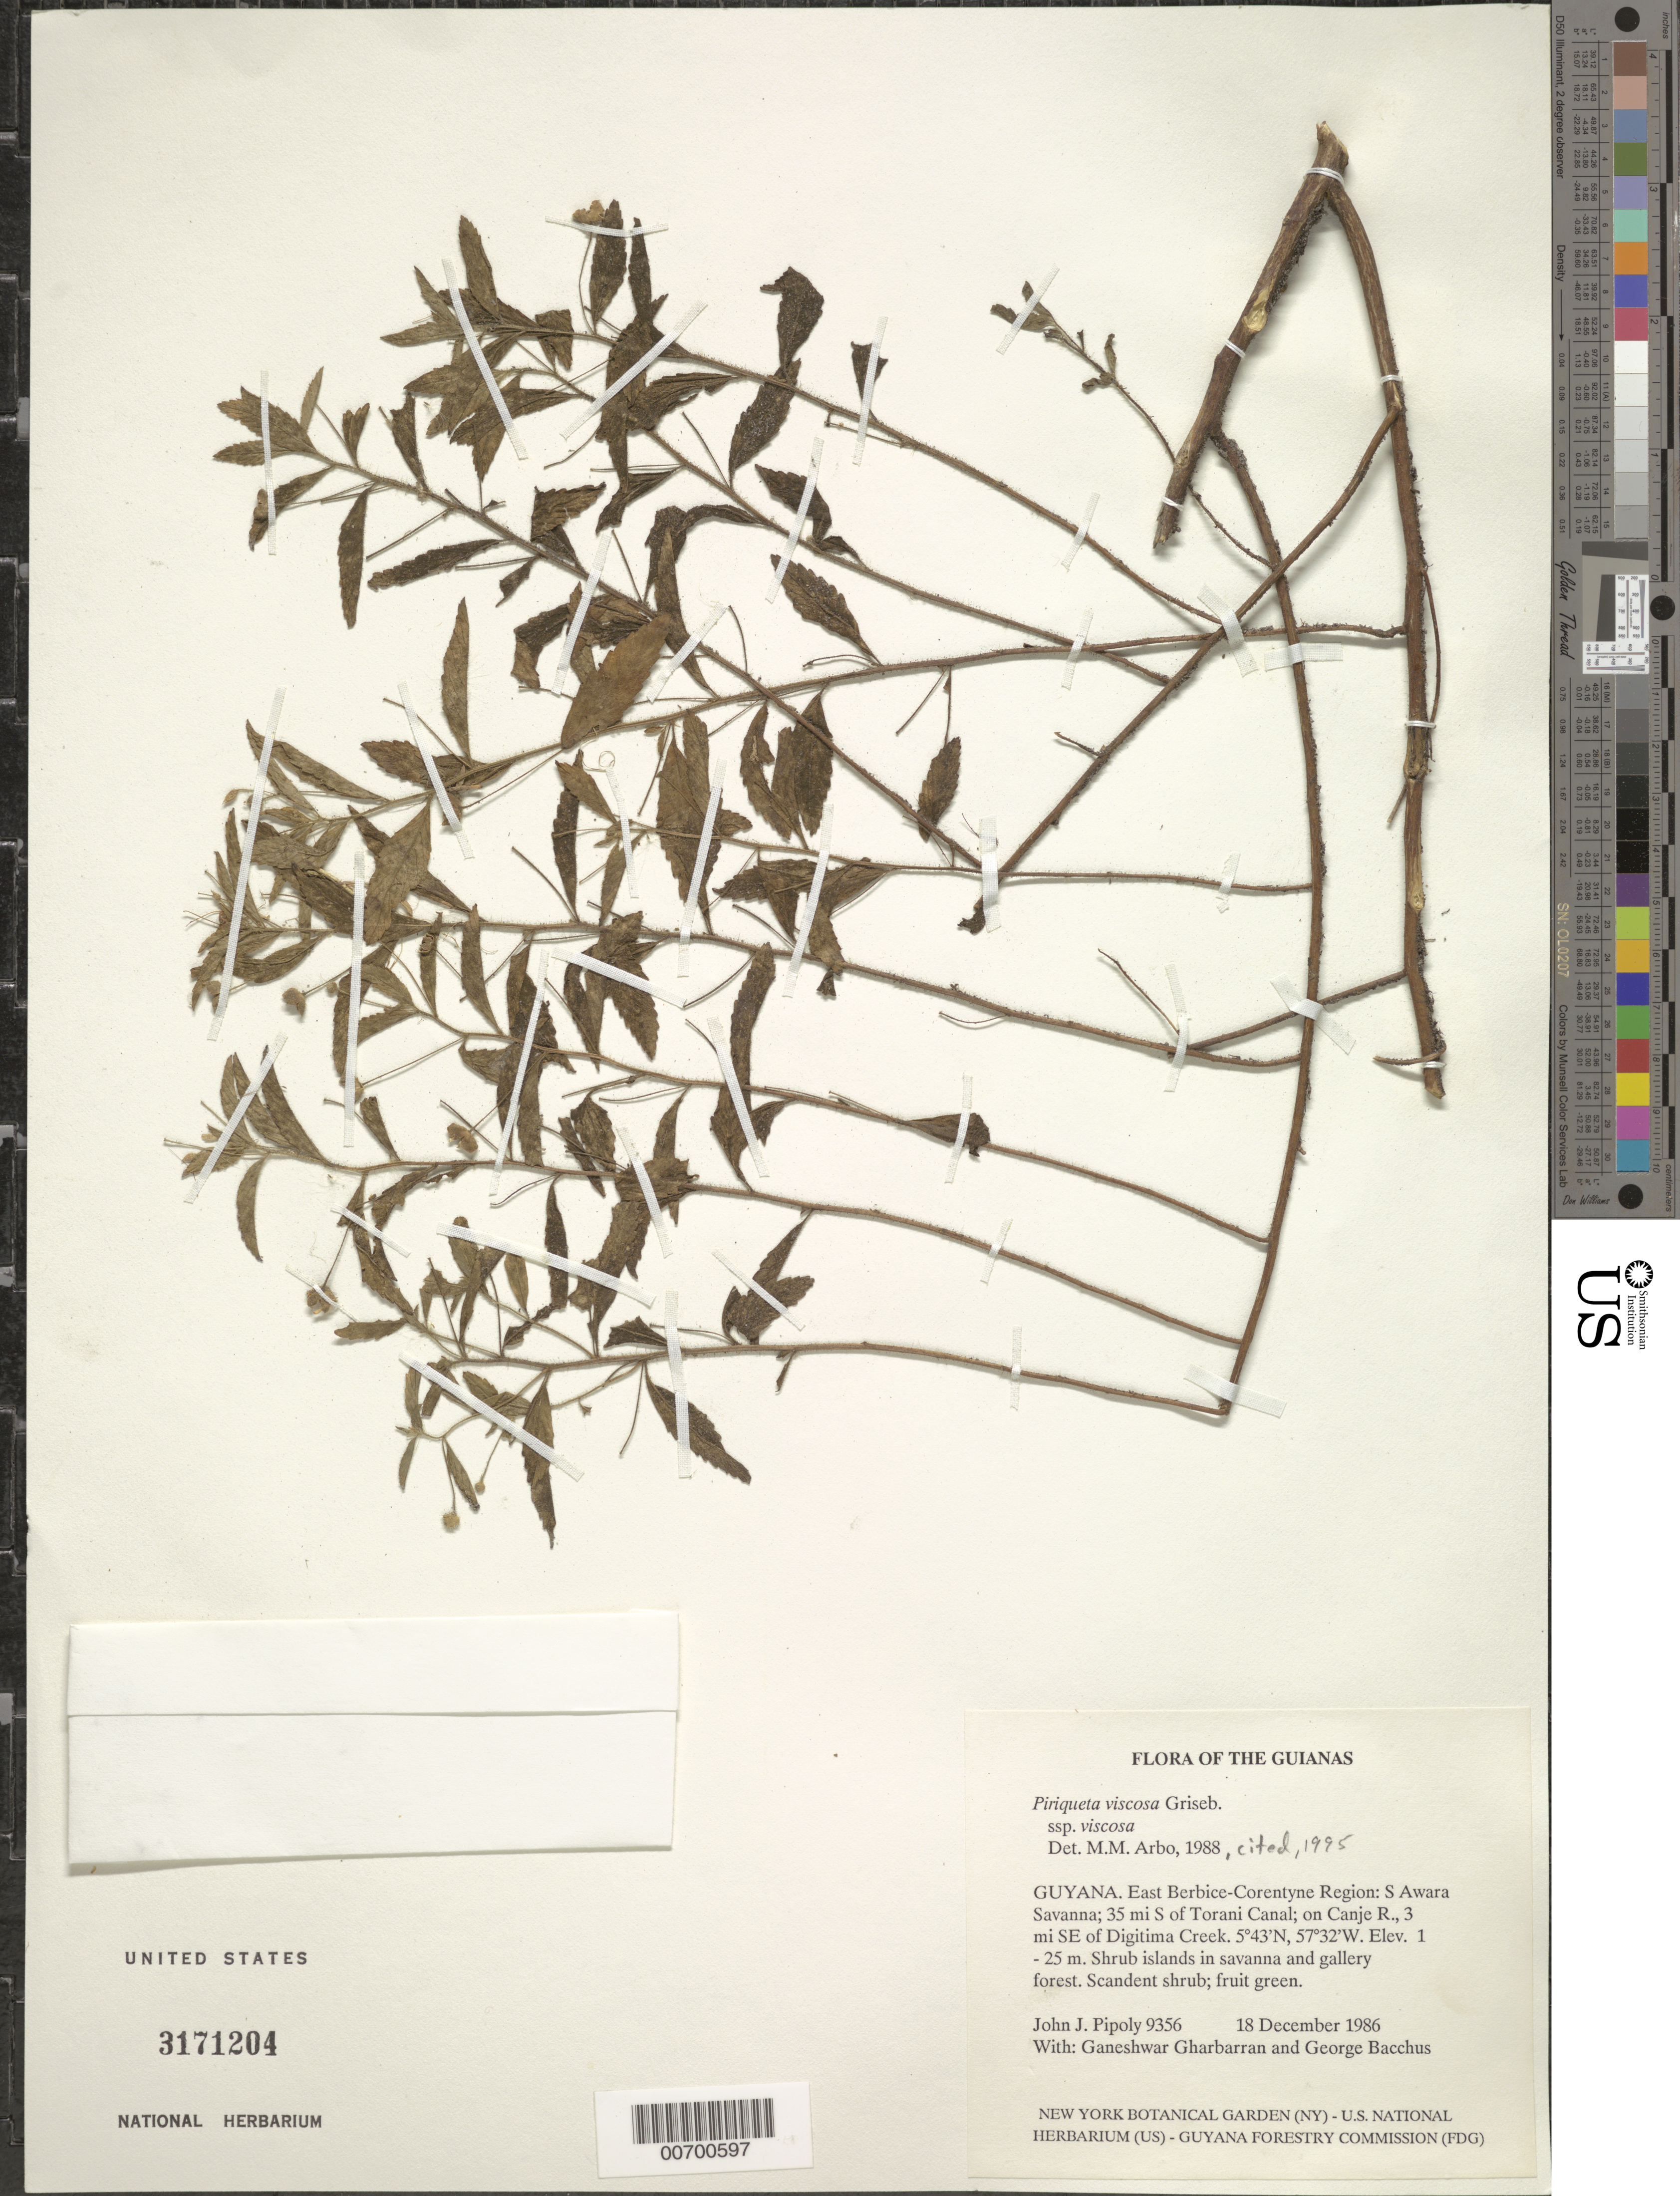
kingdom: Plantae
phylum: Tracheophyta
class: Magnoliopsida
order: Malpighiales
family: Turneraceae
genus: Piriqueta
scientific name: Piriqueta viscosa subsp. viscosa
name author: Griseb.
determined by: Arbo, M. M.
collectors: J. J. Pipoly, G. Gharbarran & G. Bacchus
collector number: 9356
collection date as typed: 18 December 1986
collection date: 1986-12-18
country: Guyana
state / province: E. Berbice-Corentyne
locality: S Awara Savanna; ±35 mi S of Torani Canal; on Canje R., 3 mi SE of Digitima Creek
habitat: Shrub islands in savanna and gallery forest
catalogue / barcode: US 3171204